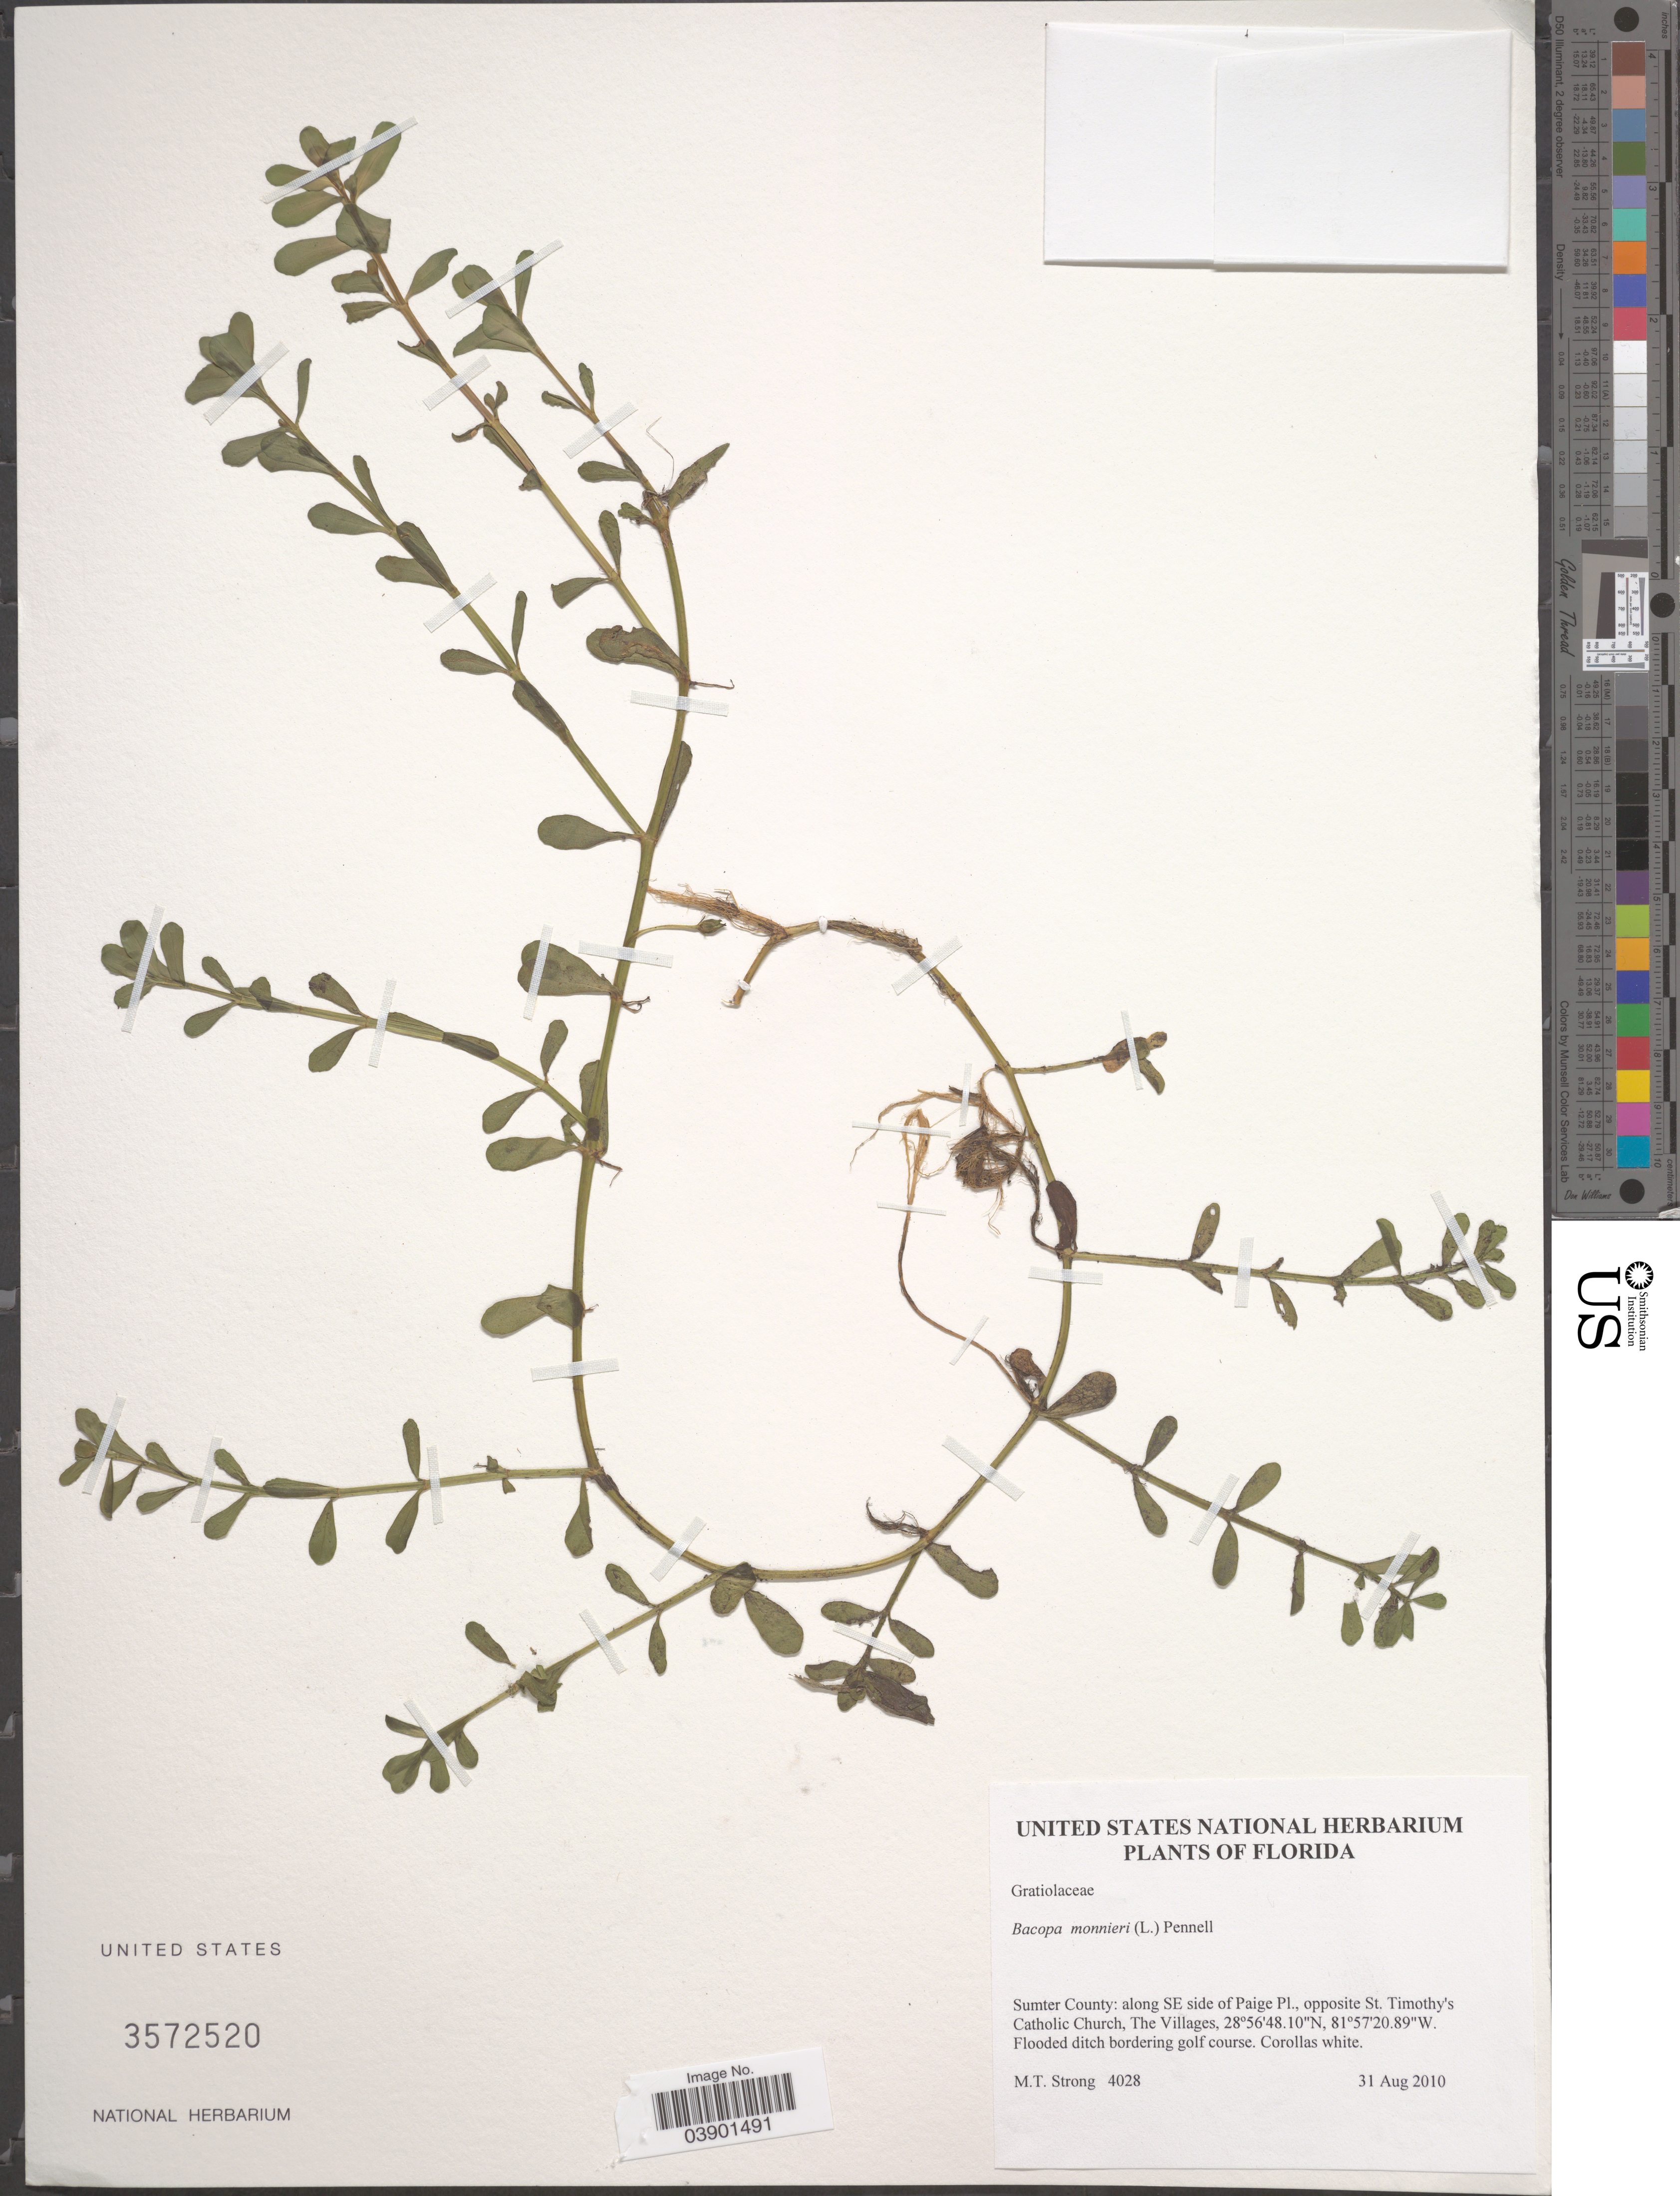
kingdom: Plantae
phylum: Tracheophyta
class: Magnoliopsida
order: Lamiales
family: Plantaginaceae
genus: Bacopa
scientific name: Bacopa monnieri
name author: (L.) Pennell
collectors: M. T. Strong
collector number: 4028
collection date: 2010-08-31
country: United States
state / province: Florida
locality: Sumter County: along SE side of Paige Pl., opposite St. Timothy's Catholic Church, The Villages.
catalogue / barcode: US 3572520